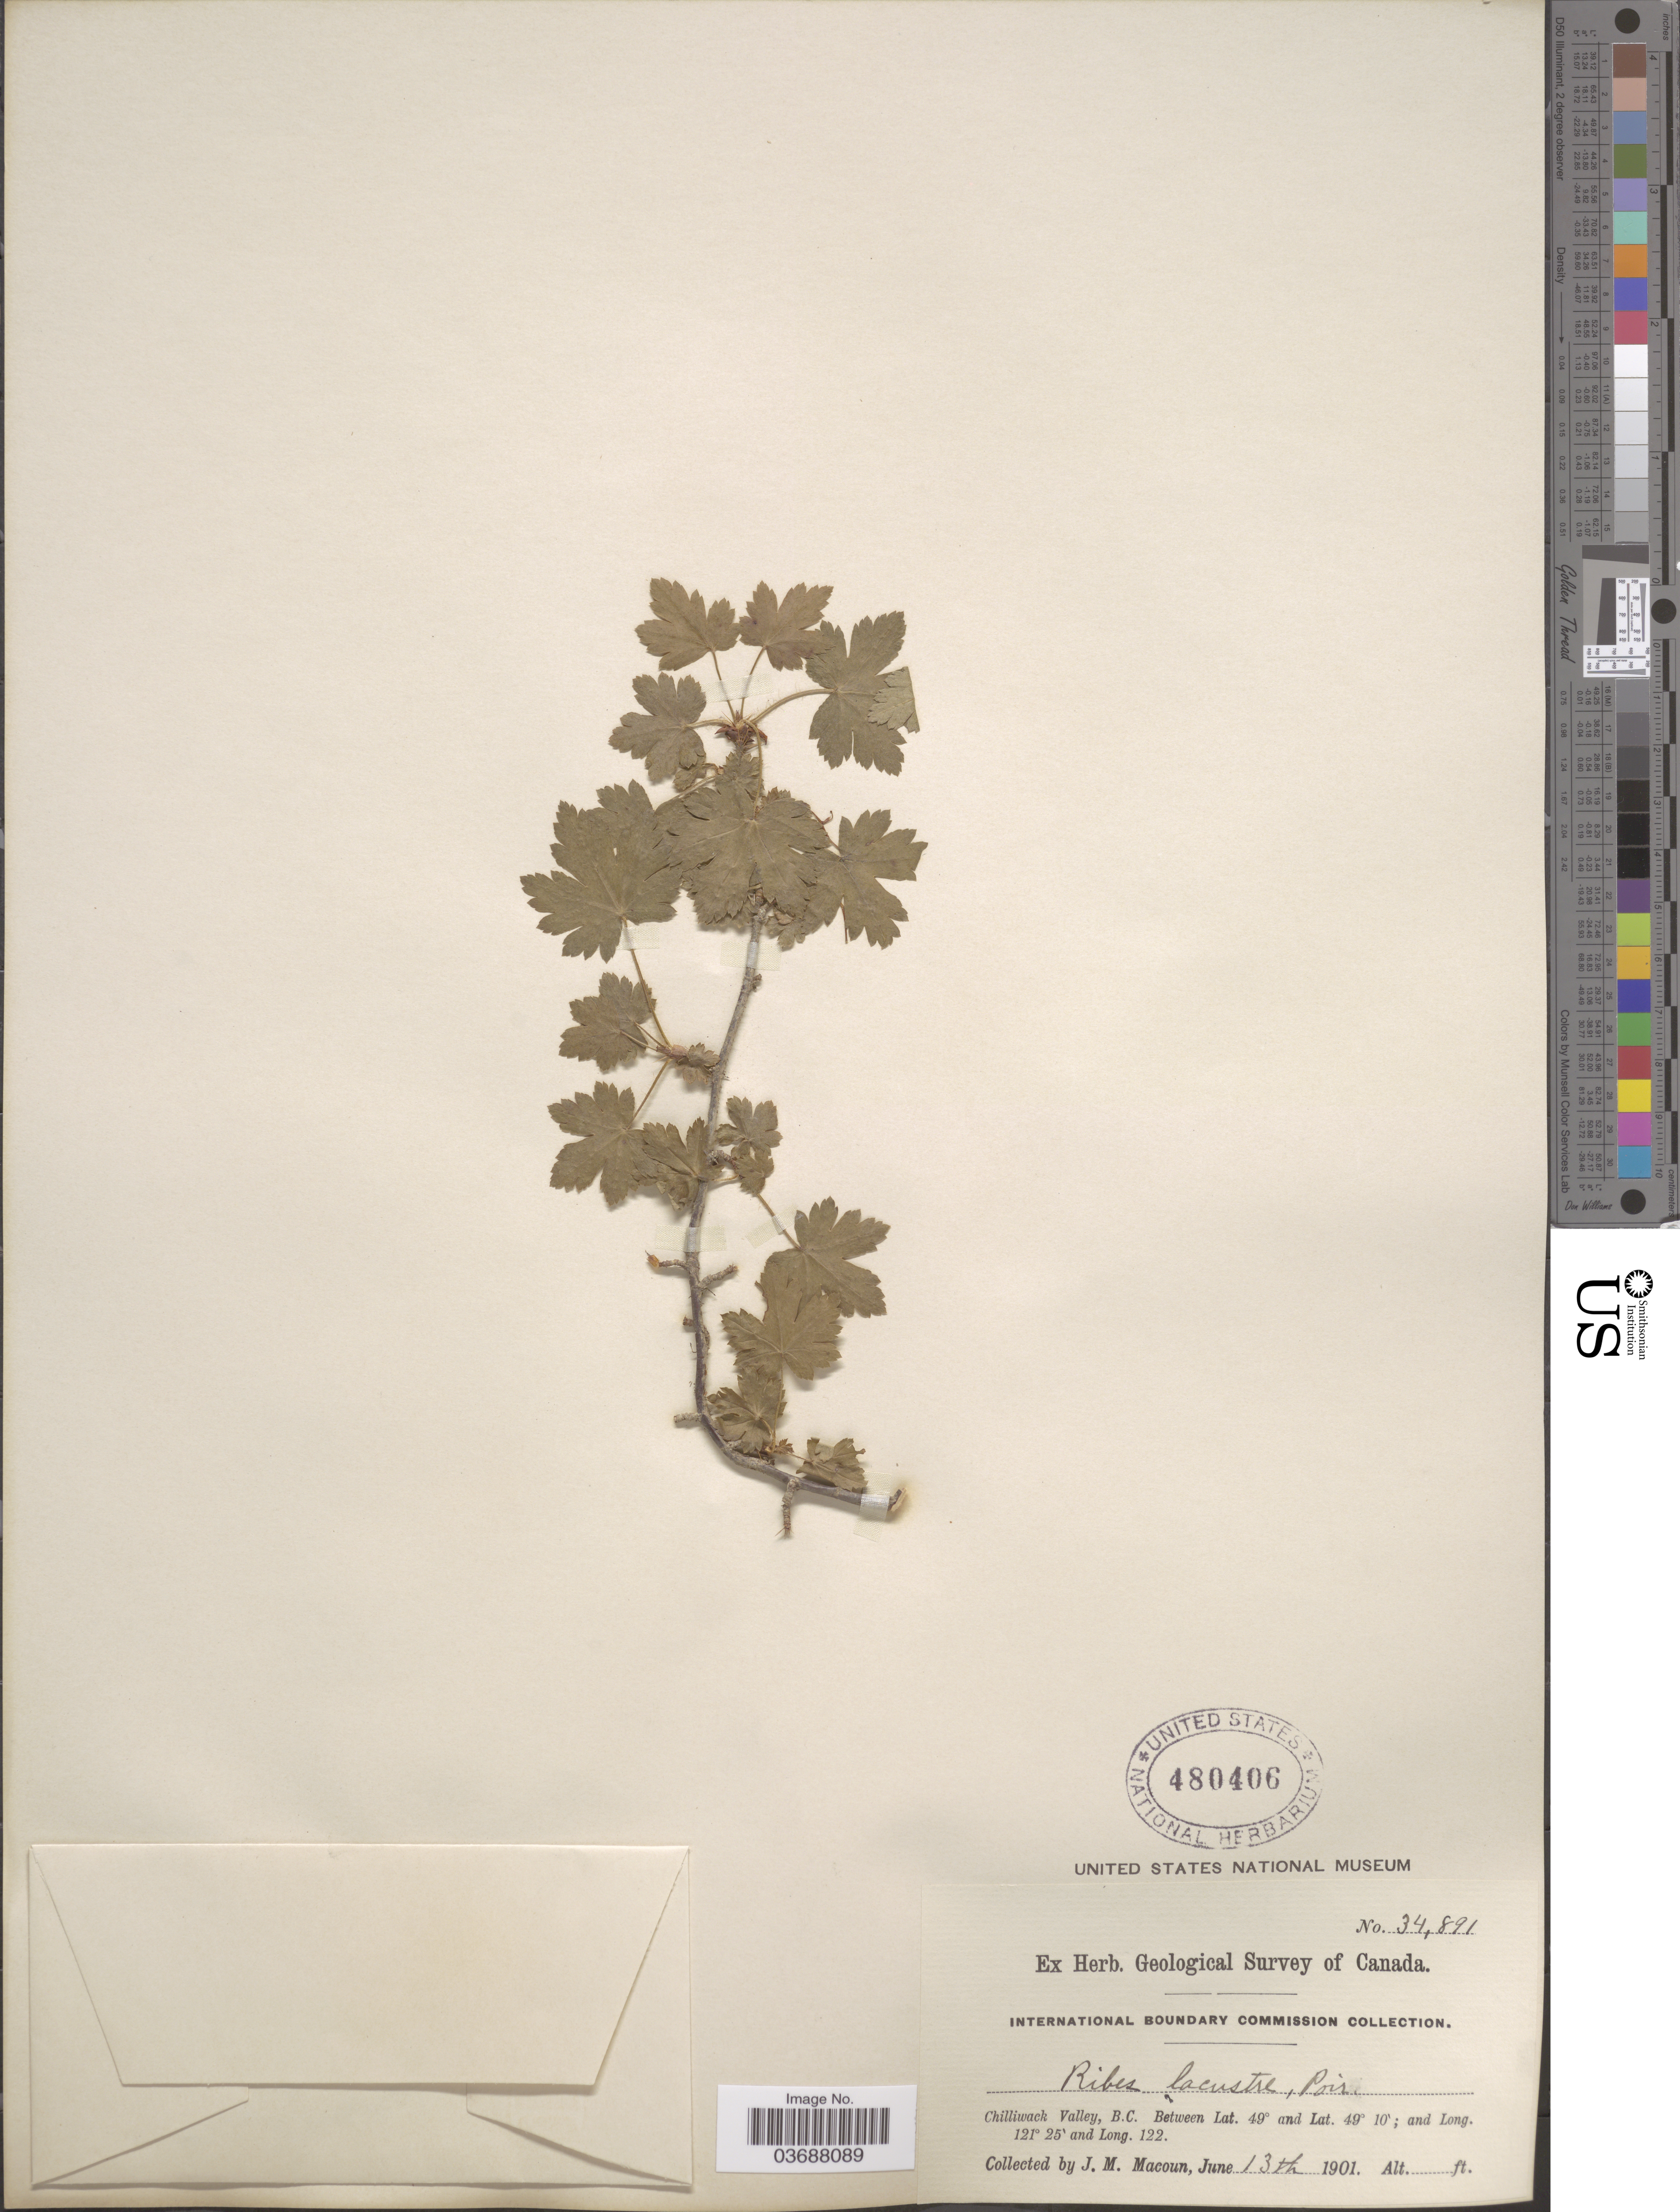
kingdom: Plantae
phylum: Tracheophyta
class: Magnoliopsida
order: Saxifragales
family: Grossulariaceae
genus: Ribes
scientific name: Ribes lacustre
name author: (Pers.) Poir.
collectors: J. M. Macoun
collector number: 34891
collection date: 1901-06-13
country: Canada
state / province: British Columbia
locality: Chilliwack Valley.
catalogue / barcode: US 480406